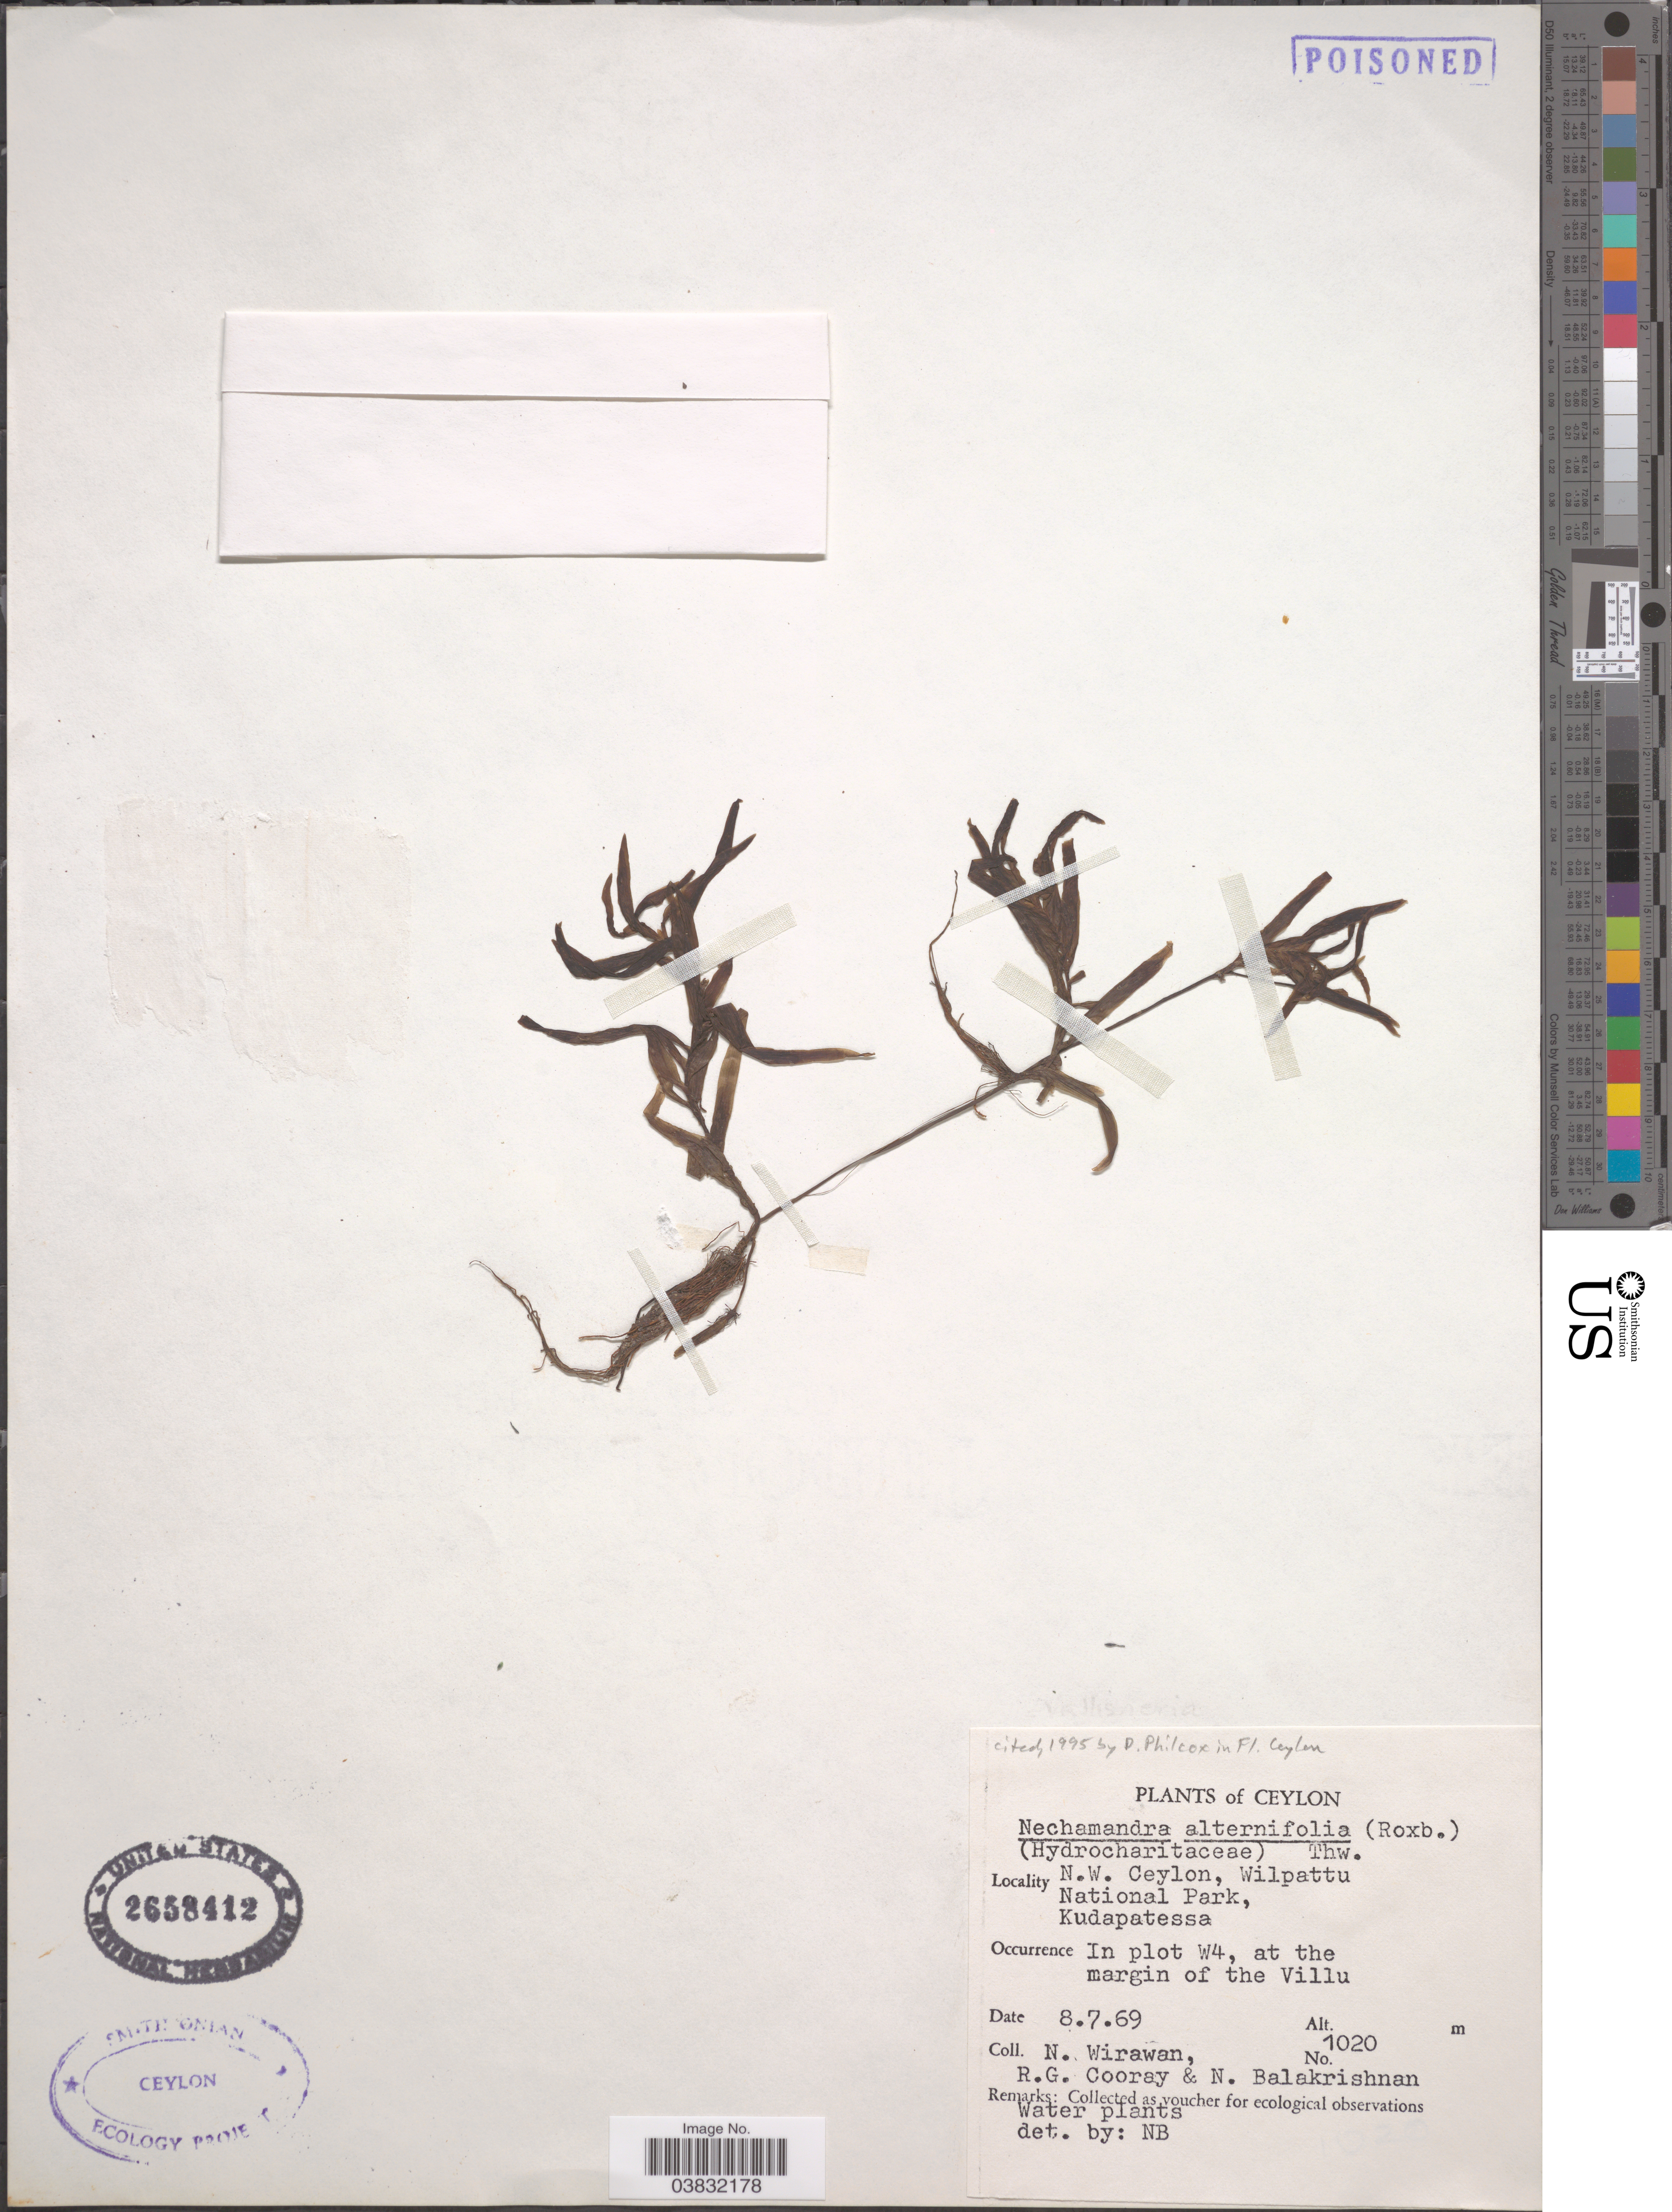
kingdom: Plantae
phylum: Tracheophyta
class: Liliopsida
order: Alismatales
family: Hydrocharitaceae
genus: Nechamandra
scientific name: Nechamandra alternifolia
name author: Thwaites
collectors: N. Wirawan, R. Cooray & N. Balakrishnan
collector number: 1020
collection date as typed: Transcribed d/m/y: 8/7/69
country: Sri Lanka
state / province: North Western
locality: N. W. Ceylon, Wilpattu National Park, Kudapatessa. In plot W4, at the margin of the Villu.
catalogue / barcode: US 2658412